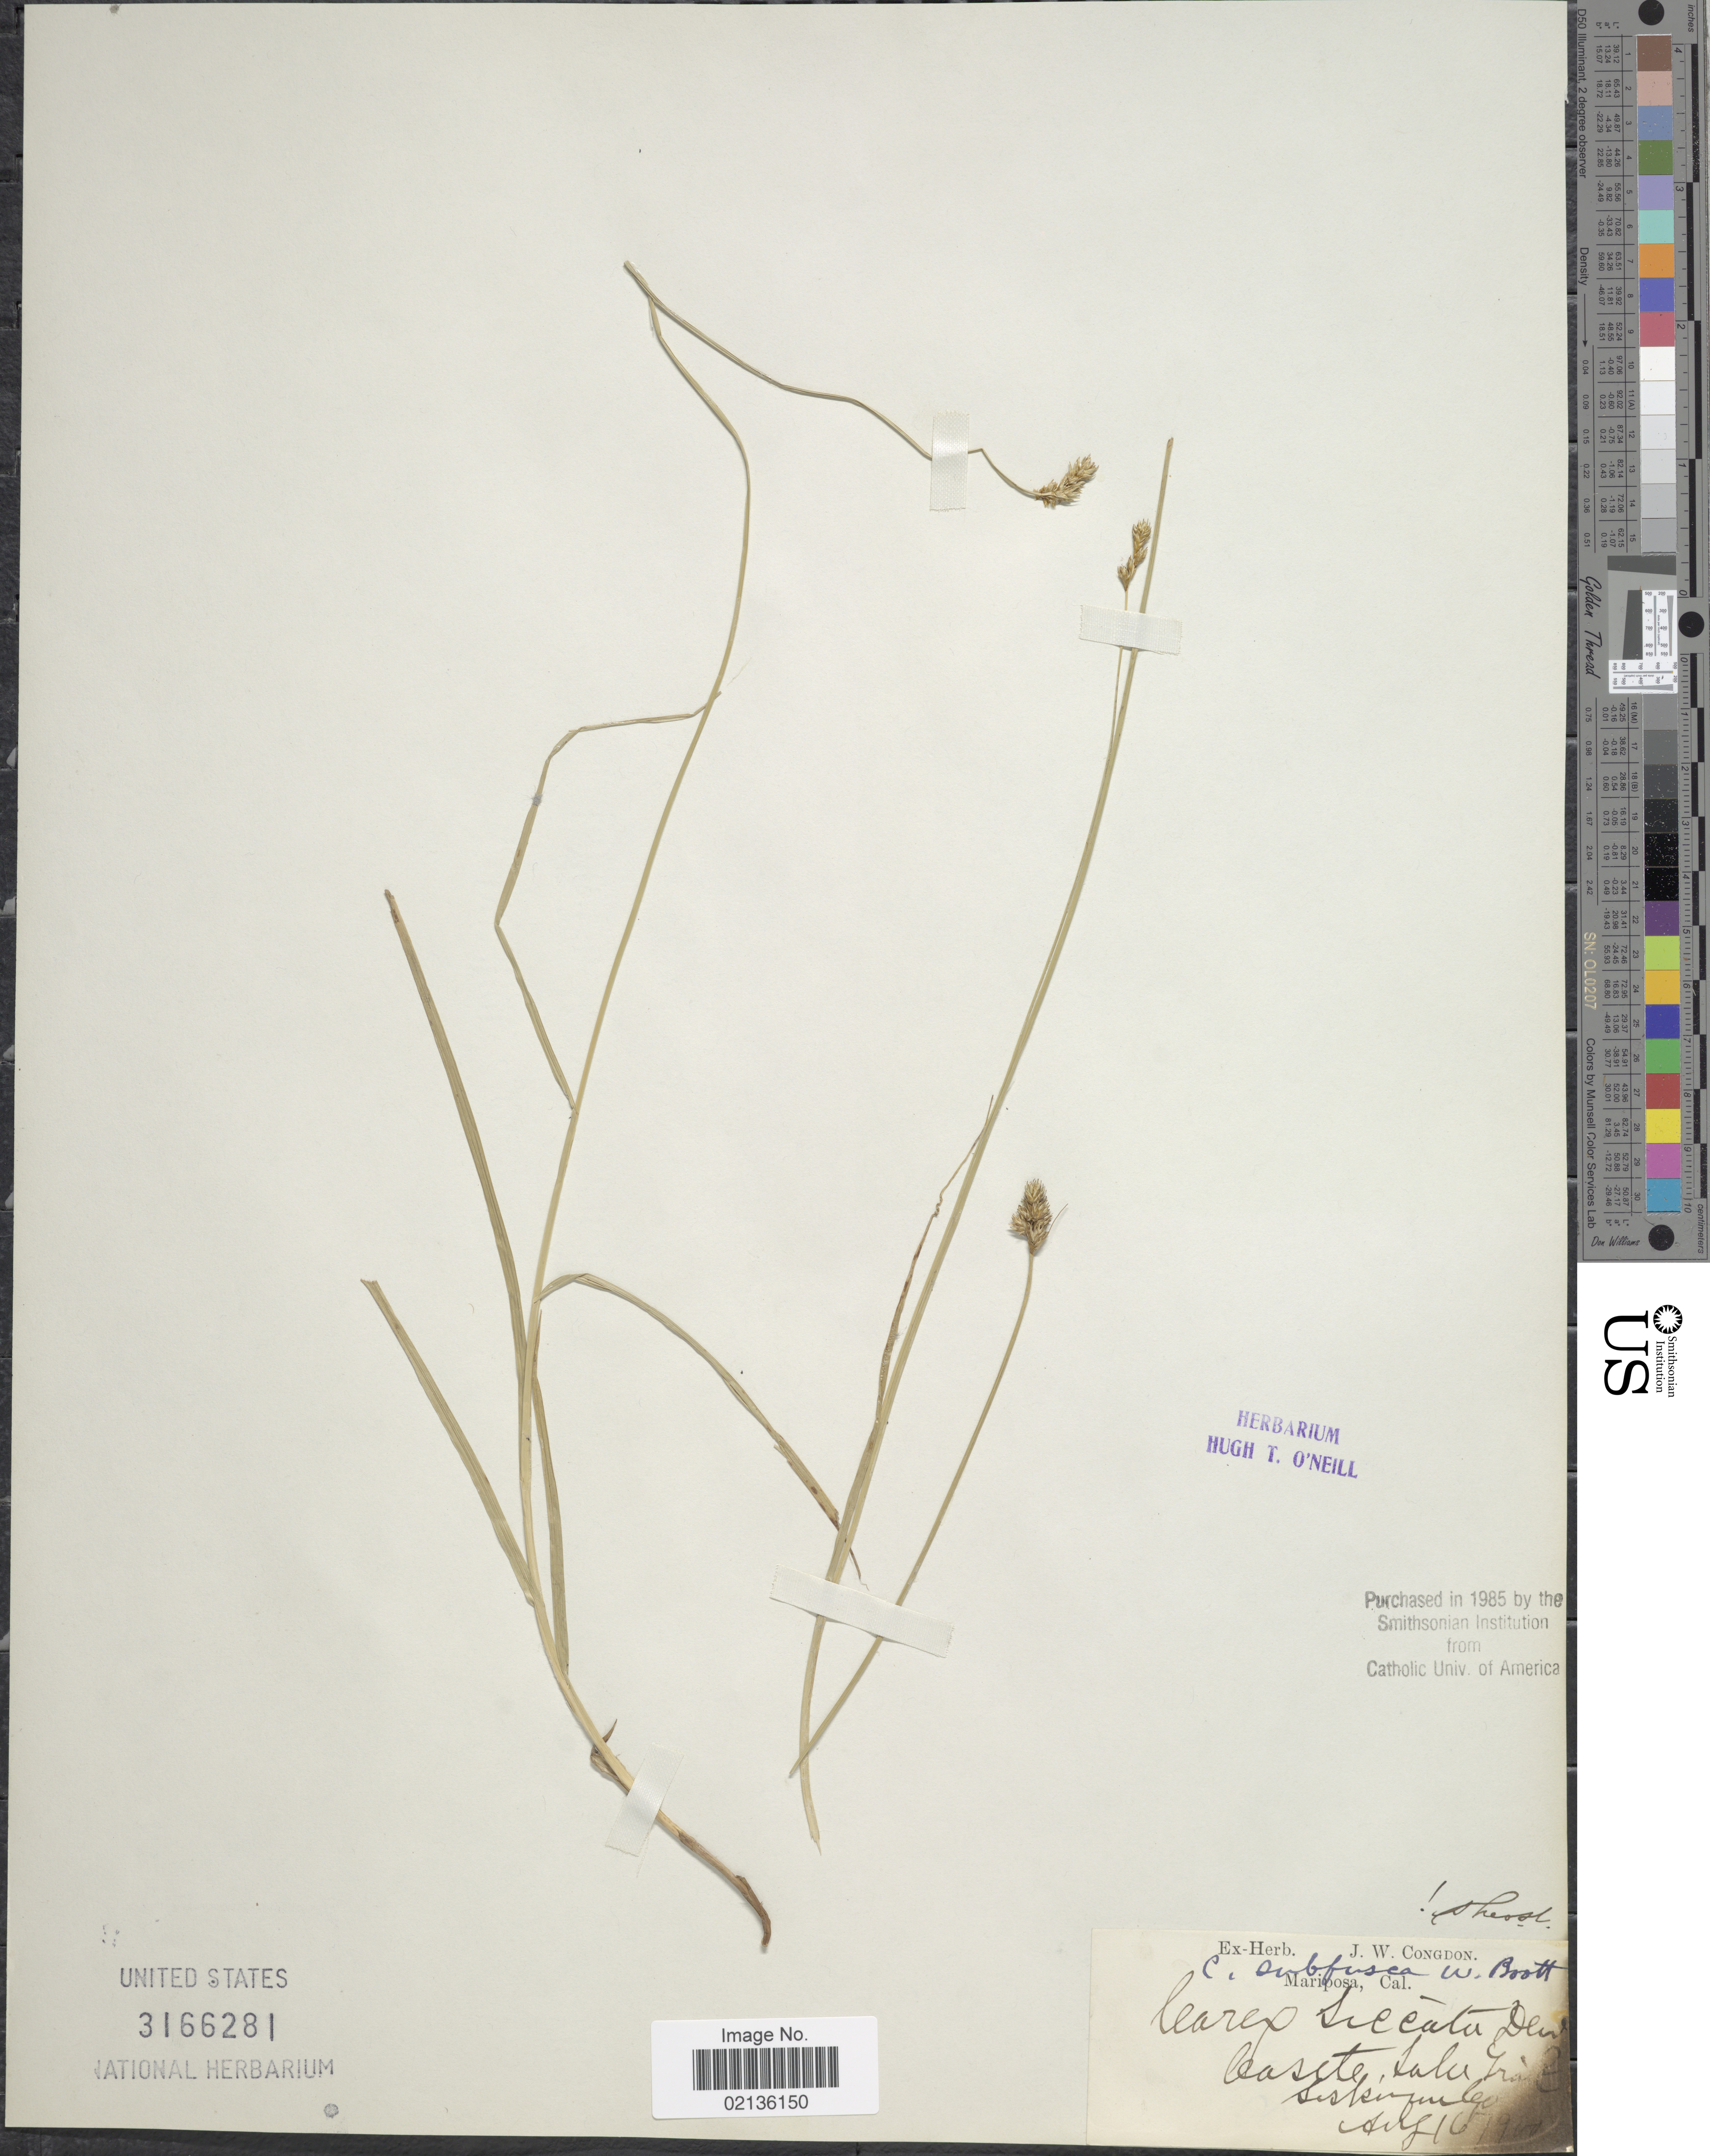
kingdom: Plantae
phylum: Tracheophyta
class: Liliopsida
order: Poales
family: Cyperaceae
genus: Carex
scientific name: Carex subfusca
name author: W. Boott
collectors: ex herb. J. W. Congdon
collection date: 1900-08-16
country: United States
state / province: California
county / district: Mariposa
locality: Mariposa, Castle, Talu Trail, Siskiyou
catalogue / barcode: US 3166281